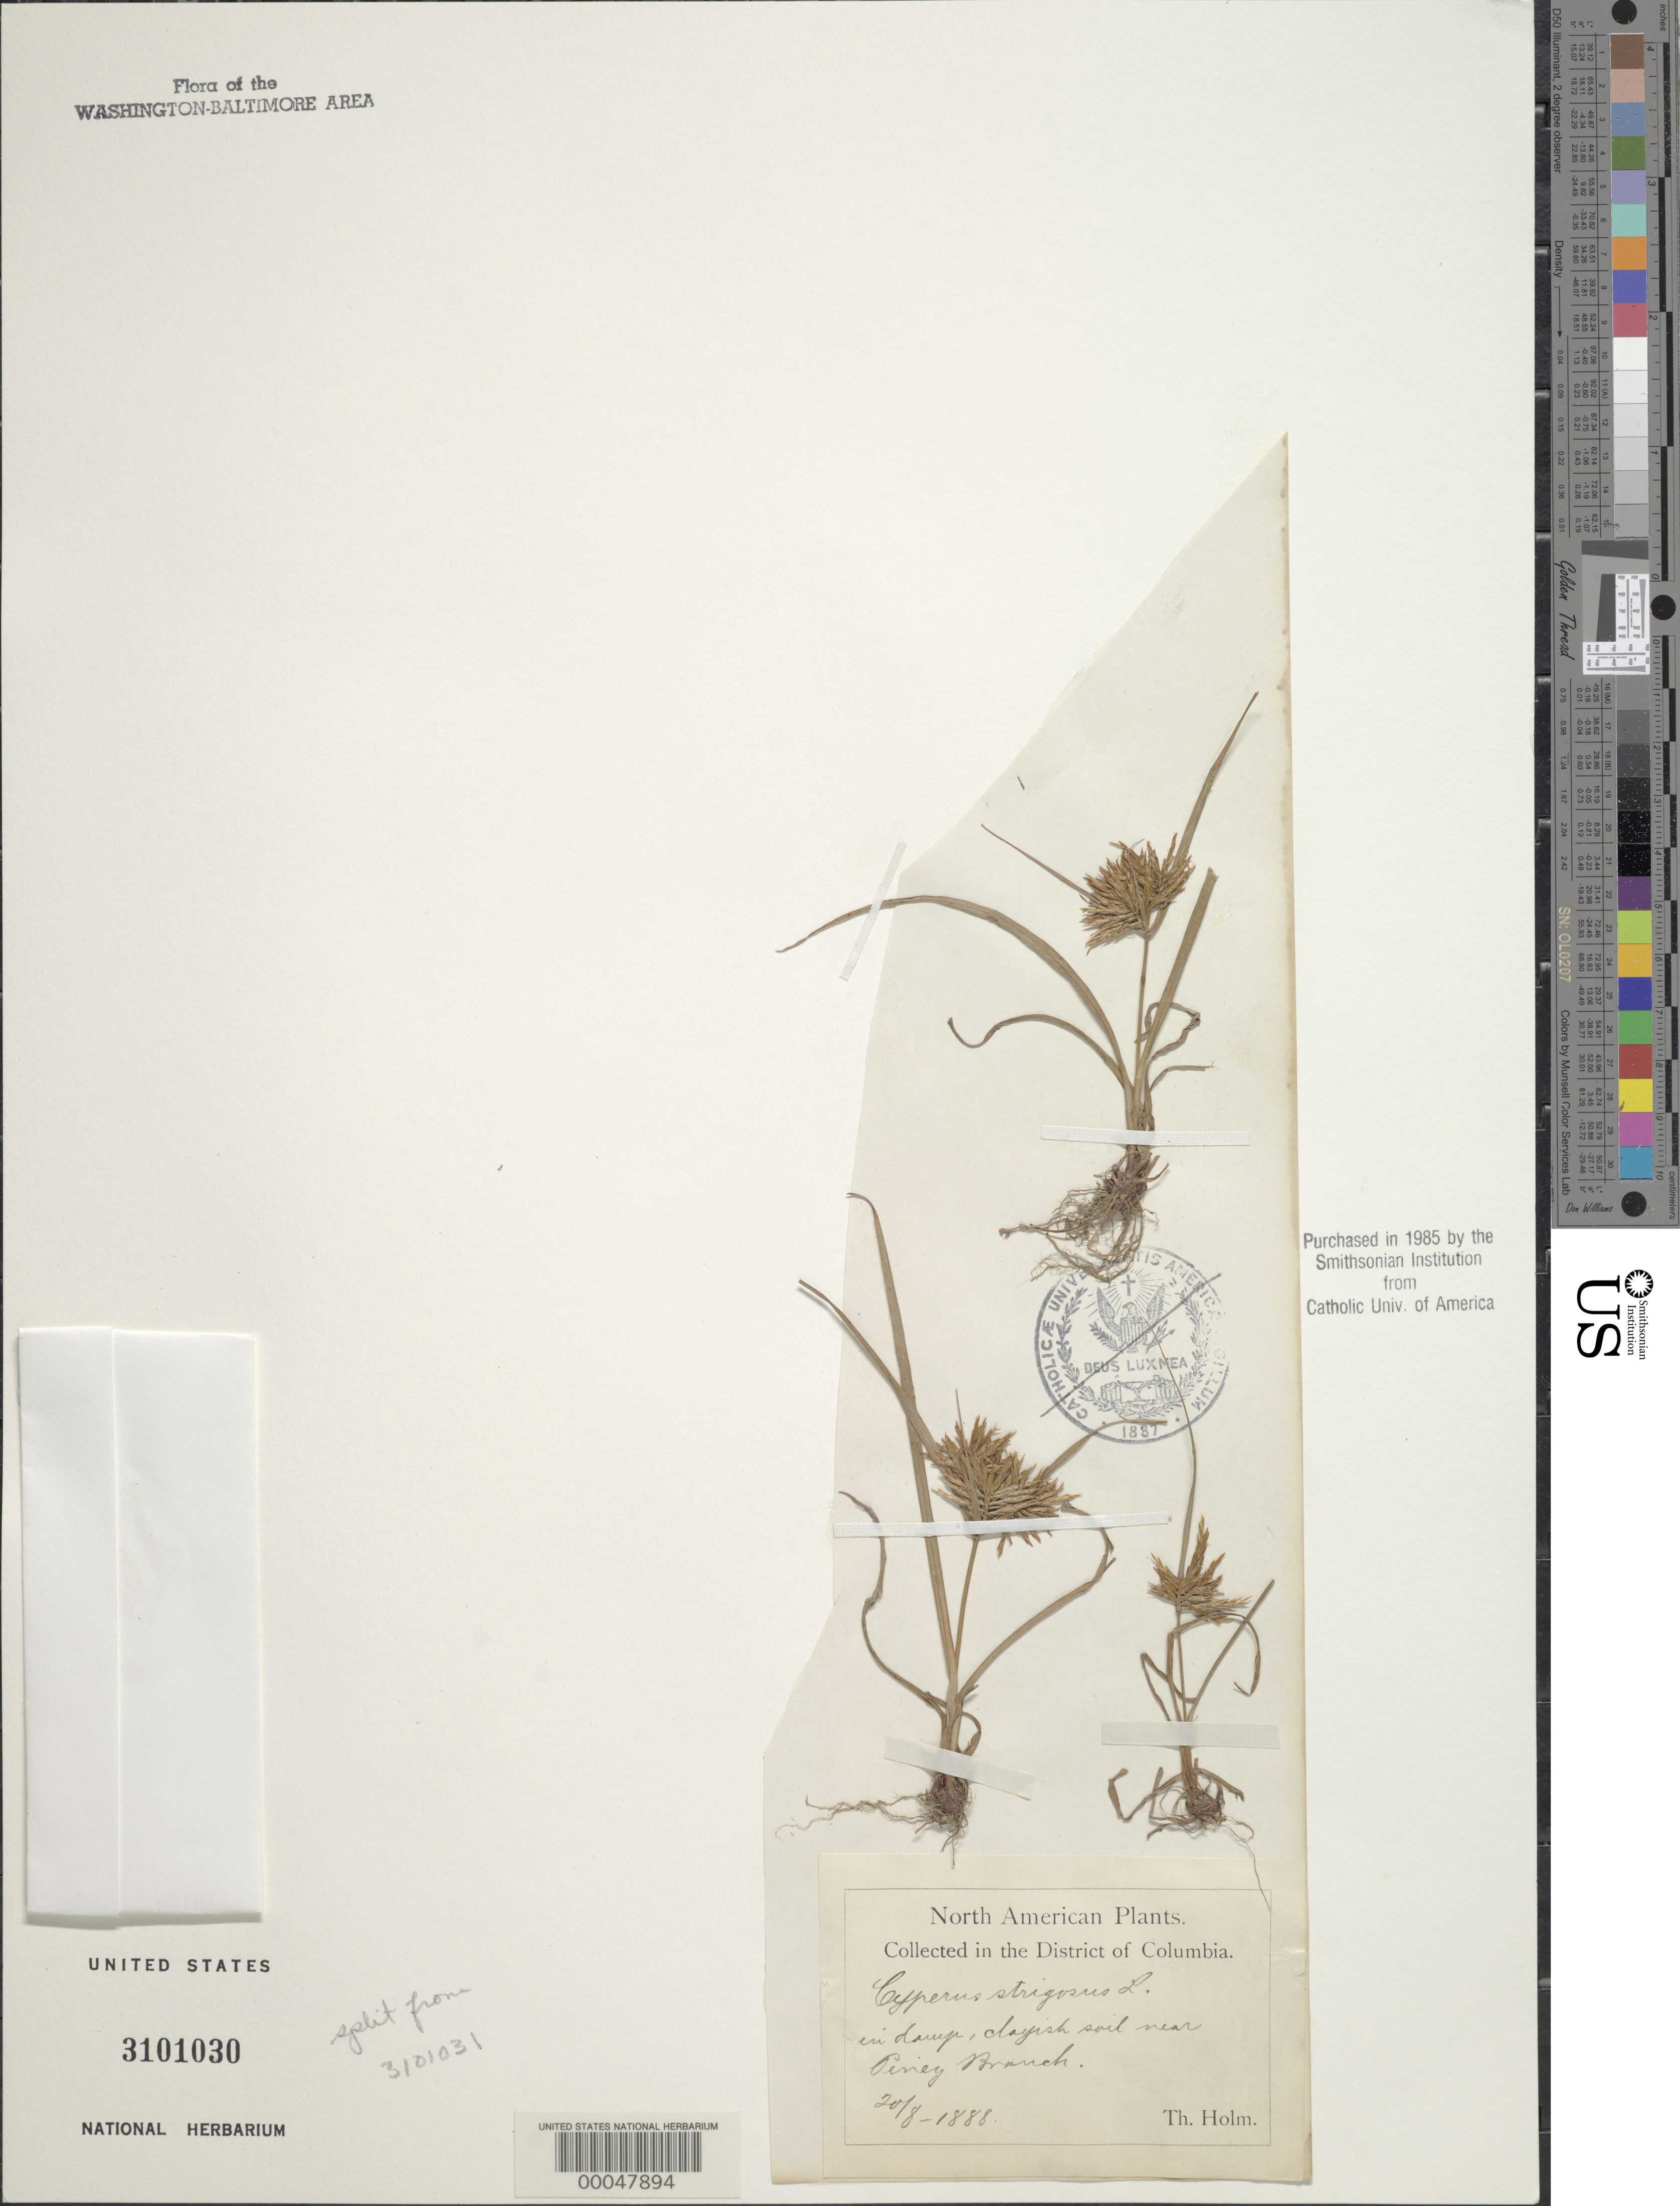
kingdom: Plantae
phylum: Tracheophyta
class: Liliopsida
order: Poales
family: Cyperaceae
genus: Cyperus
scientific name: Cyperus strigosus L.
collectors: T. Holm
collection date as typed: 20 Aug 1888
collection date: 1888-08-20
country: United States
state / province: District of Columbia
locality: Near Piney Branch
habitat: In damp, clayish soil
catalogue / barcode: US 3101030